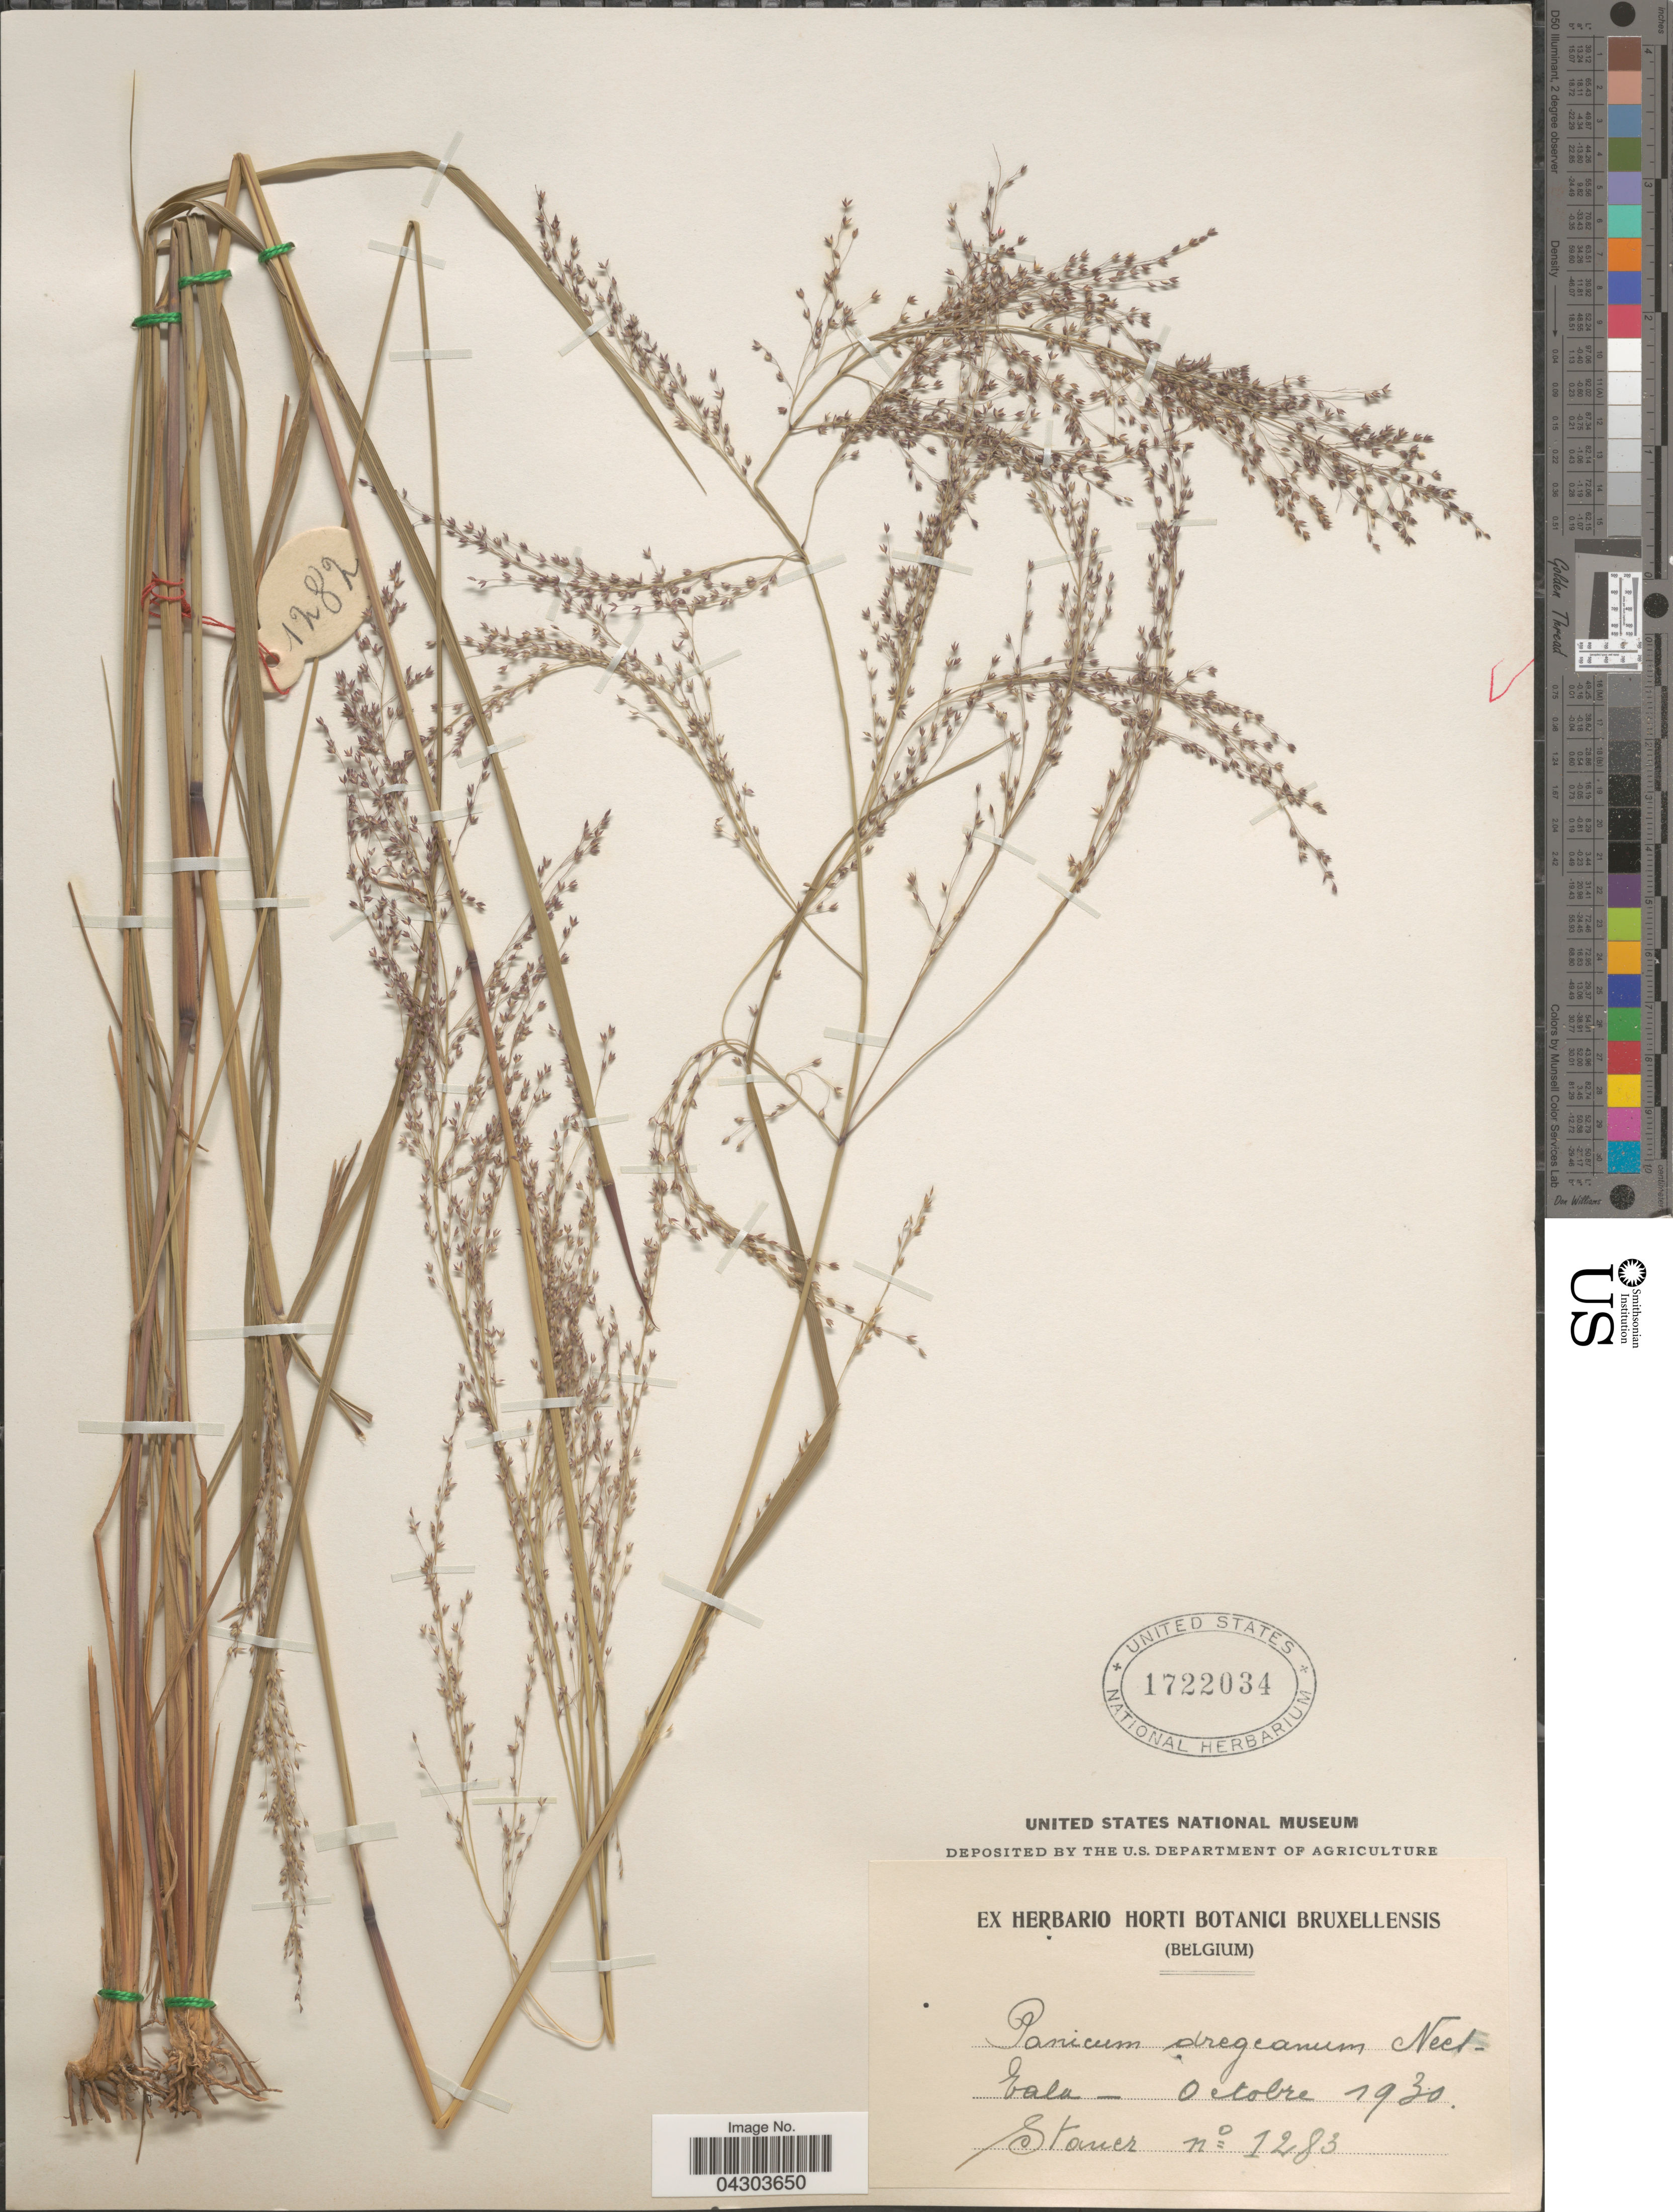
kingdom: Plantae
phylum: Tracheophyta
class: Liliopsida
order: Poales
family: Poaceae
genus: Panicum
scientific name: Panicum dregeanum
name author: Nees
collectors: -. Staner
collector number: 1283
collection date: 1930-10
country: Congo, Democratic Republic of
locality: Eala.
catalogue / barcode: US 1722034